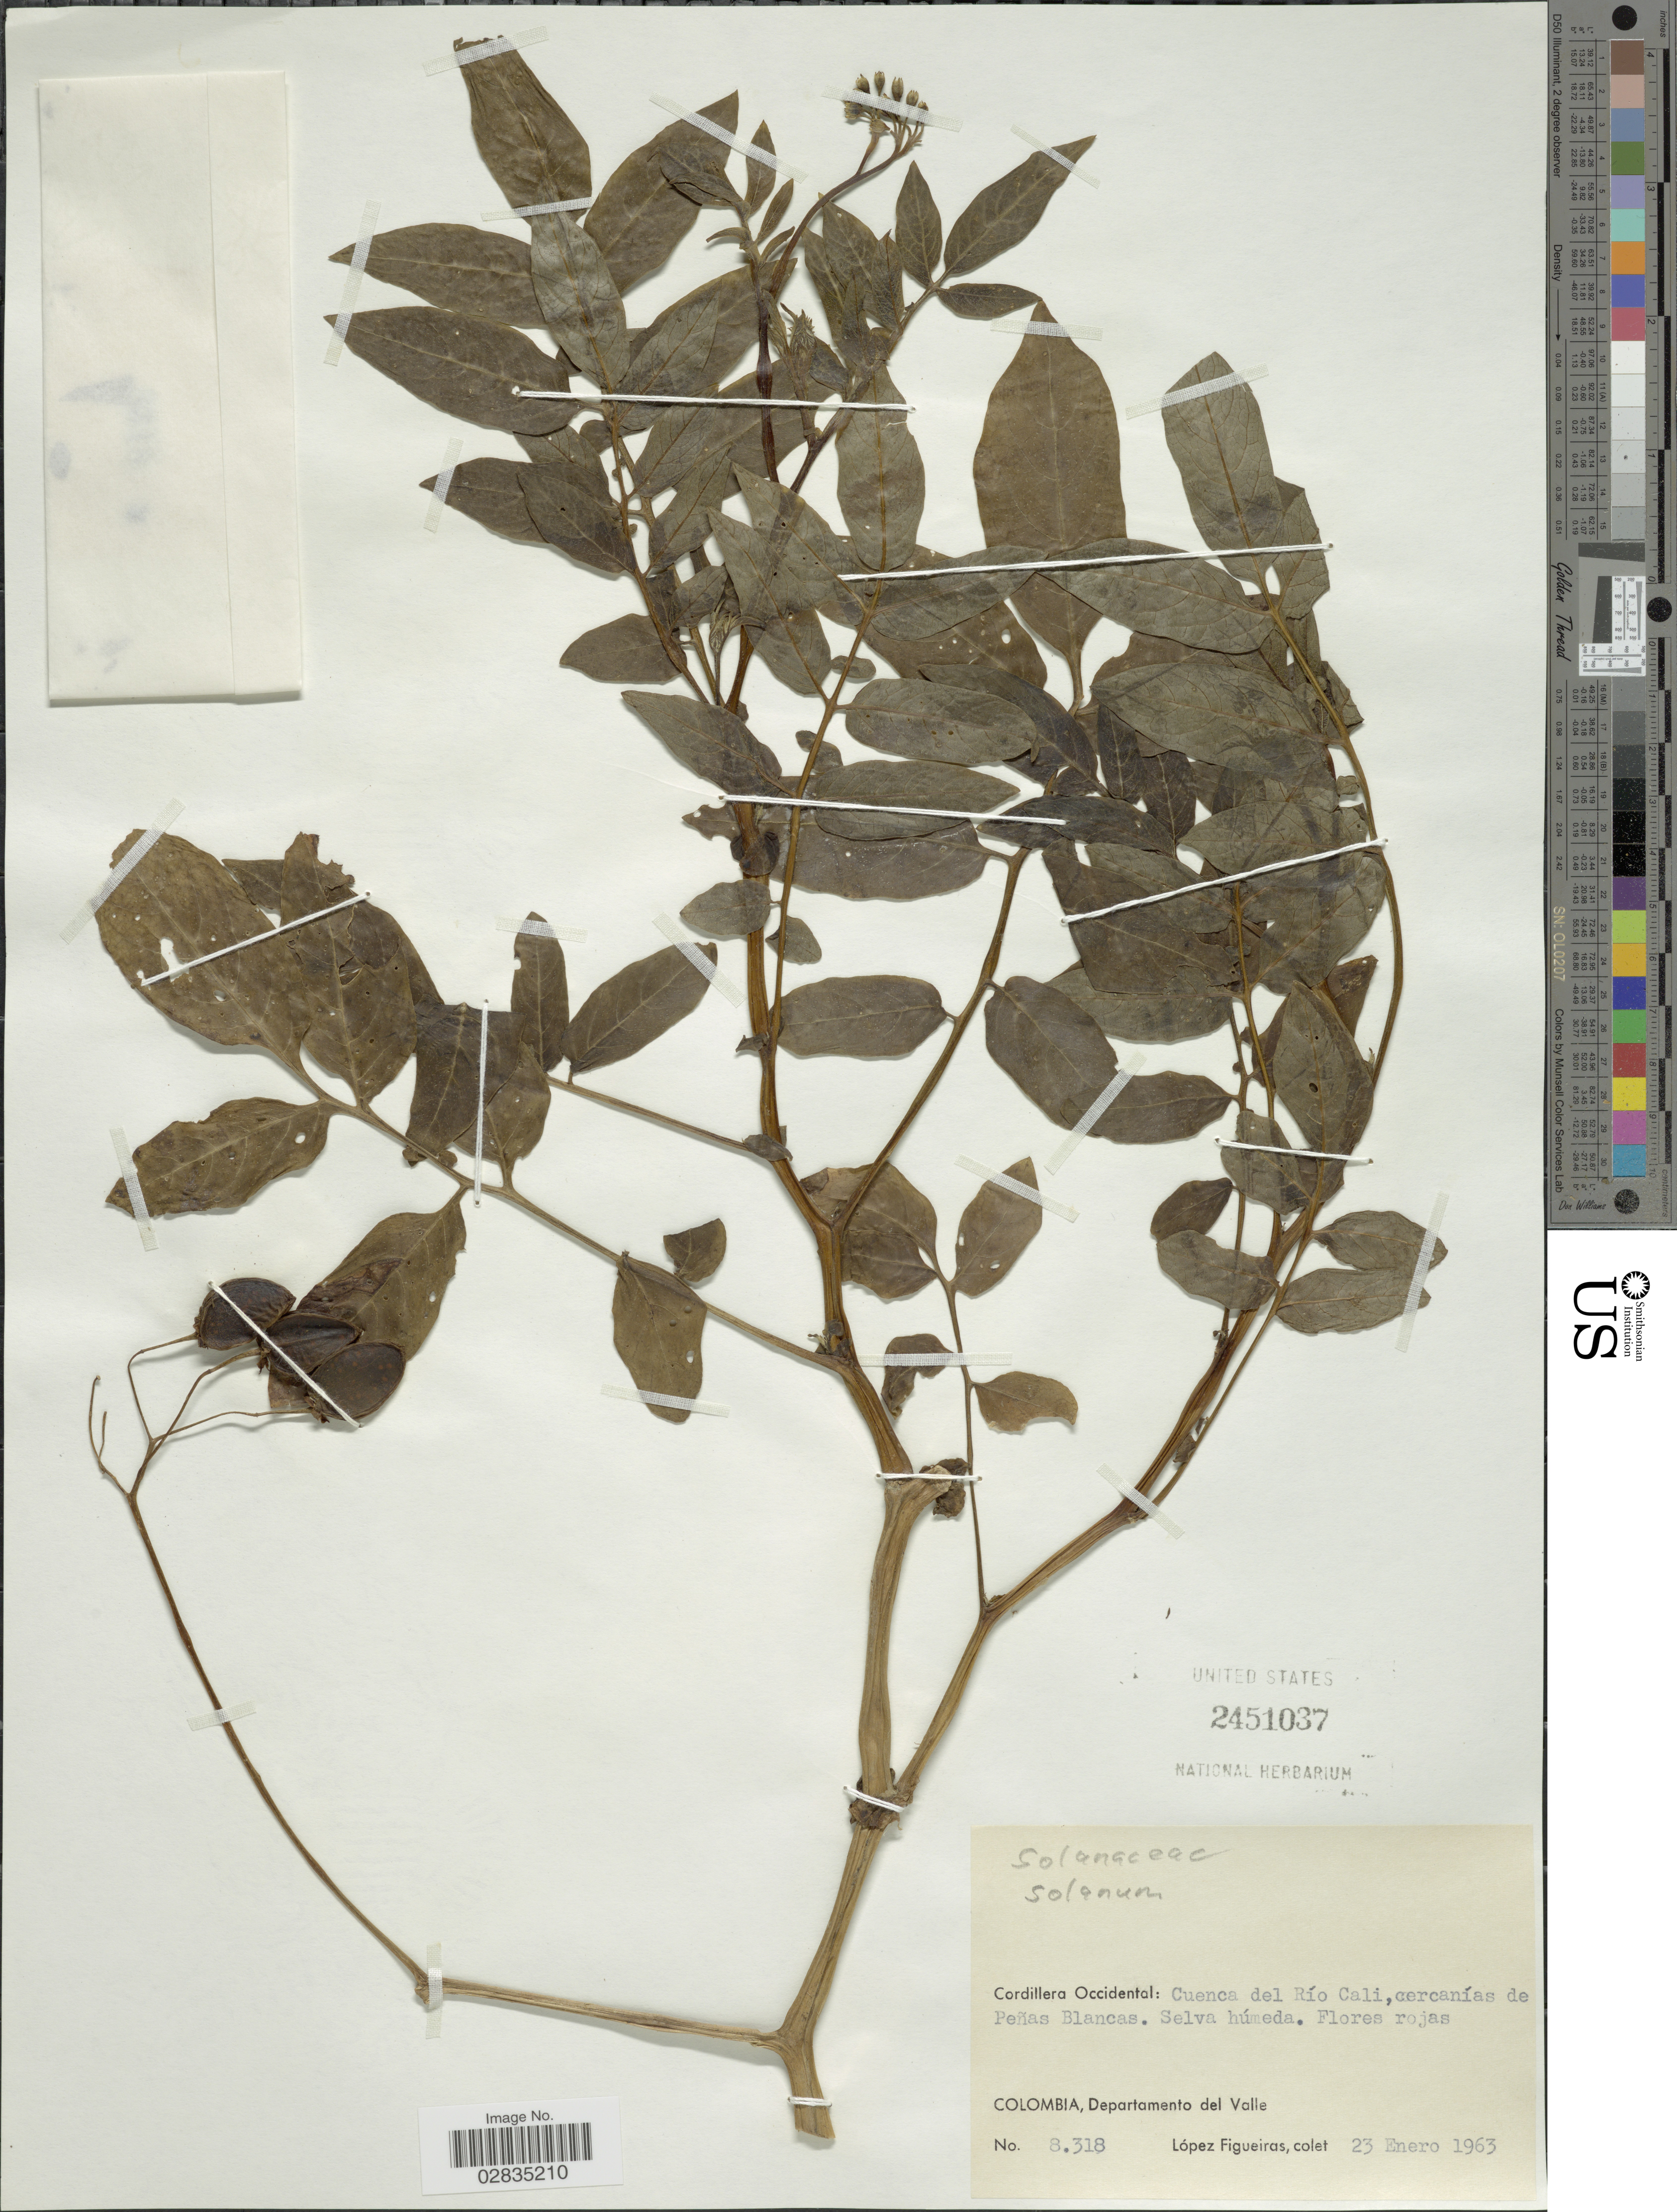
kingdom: Plantae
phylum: Tracheophyta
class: Magnoliopsida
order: Solanales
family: Solanaceae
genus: Solanum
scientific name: Solanum sp.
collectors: M. López Figueiras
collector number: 8318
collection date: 1963-01-23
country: Colombia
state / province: Valle del Cauca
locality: Cordillera Occidental: Cuenca del Río Cali, cercanías de Peñas Blancas, Departamento del Valle.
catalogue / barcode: US 2451037